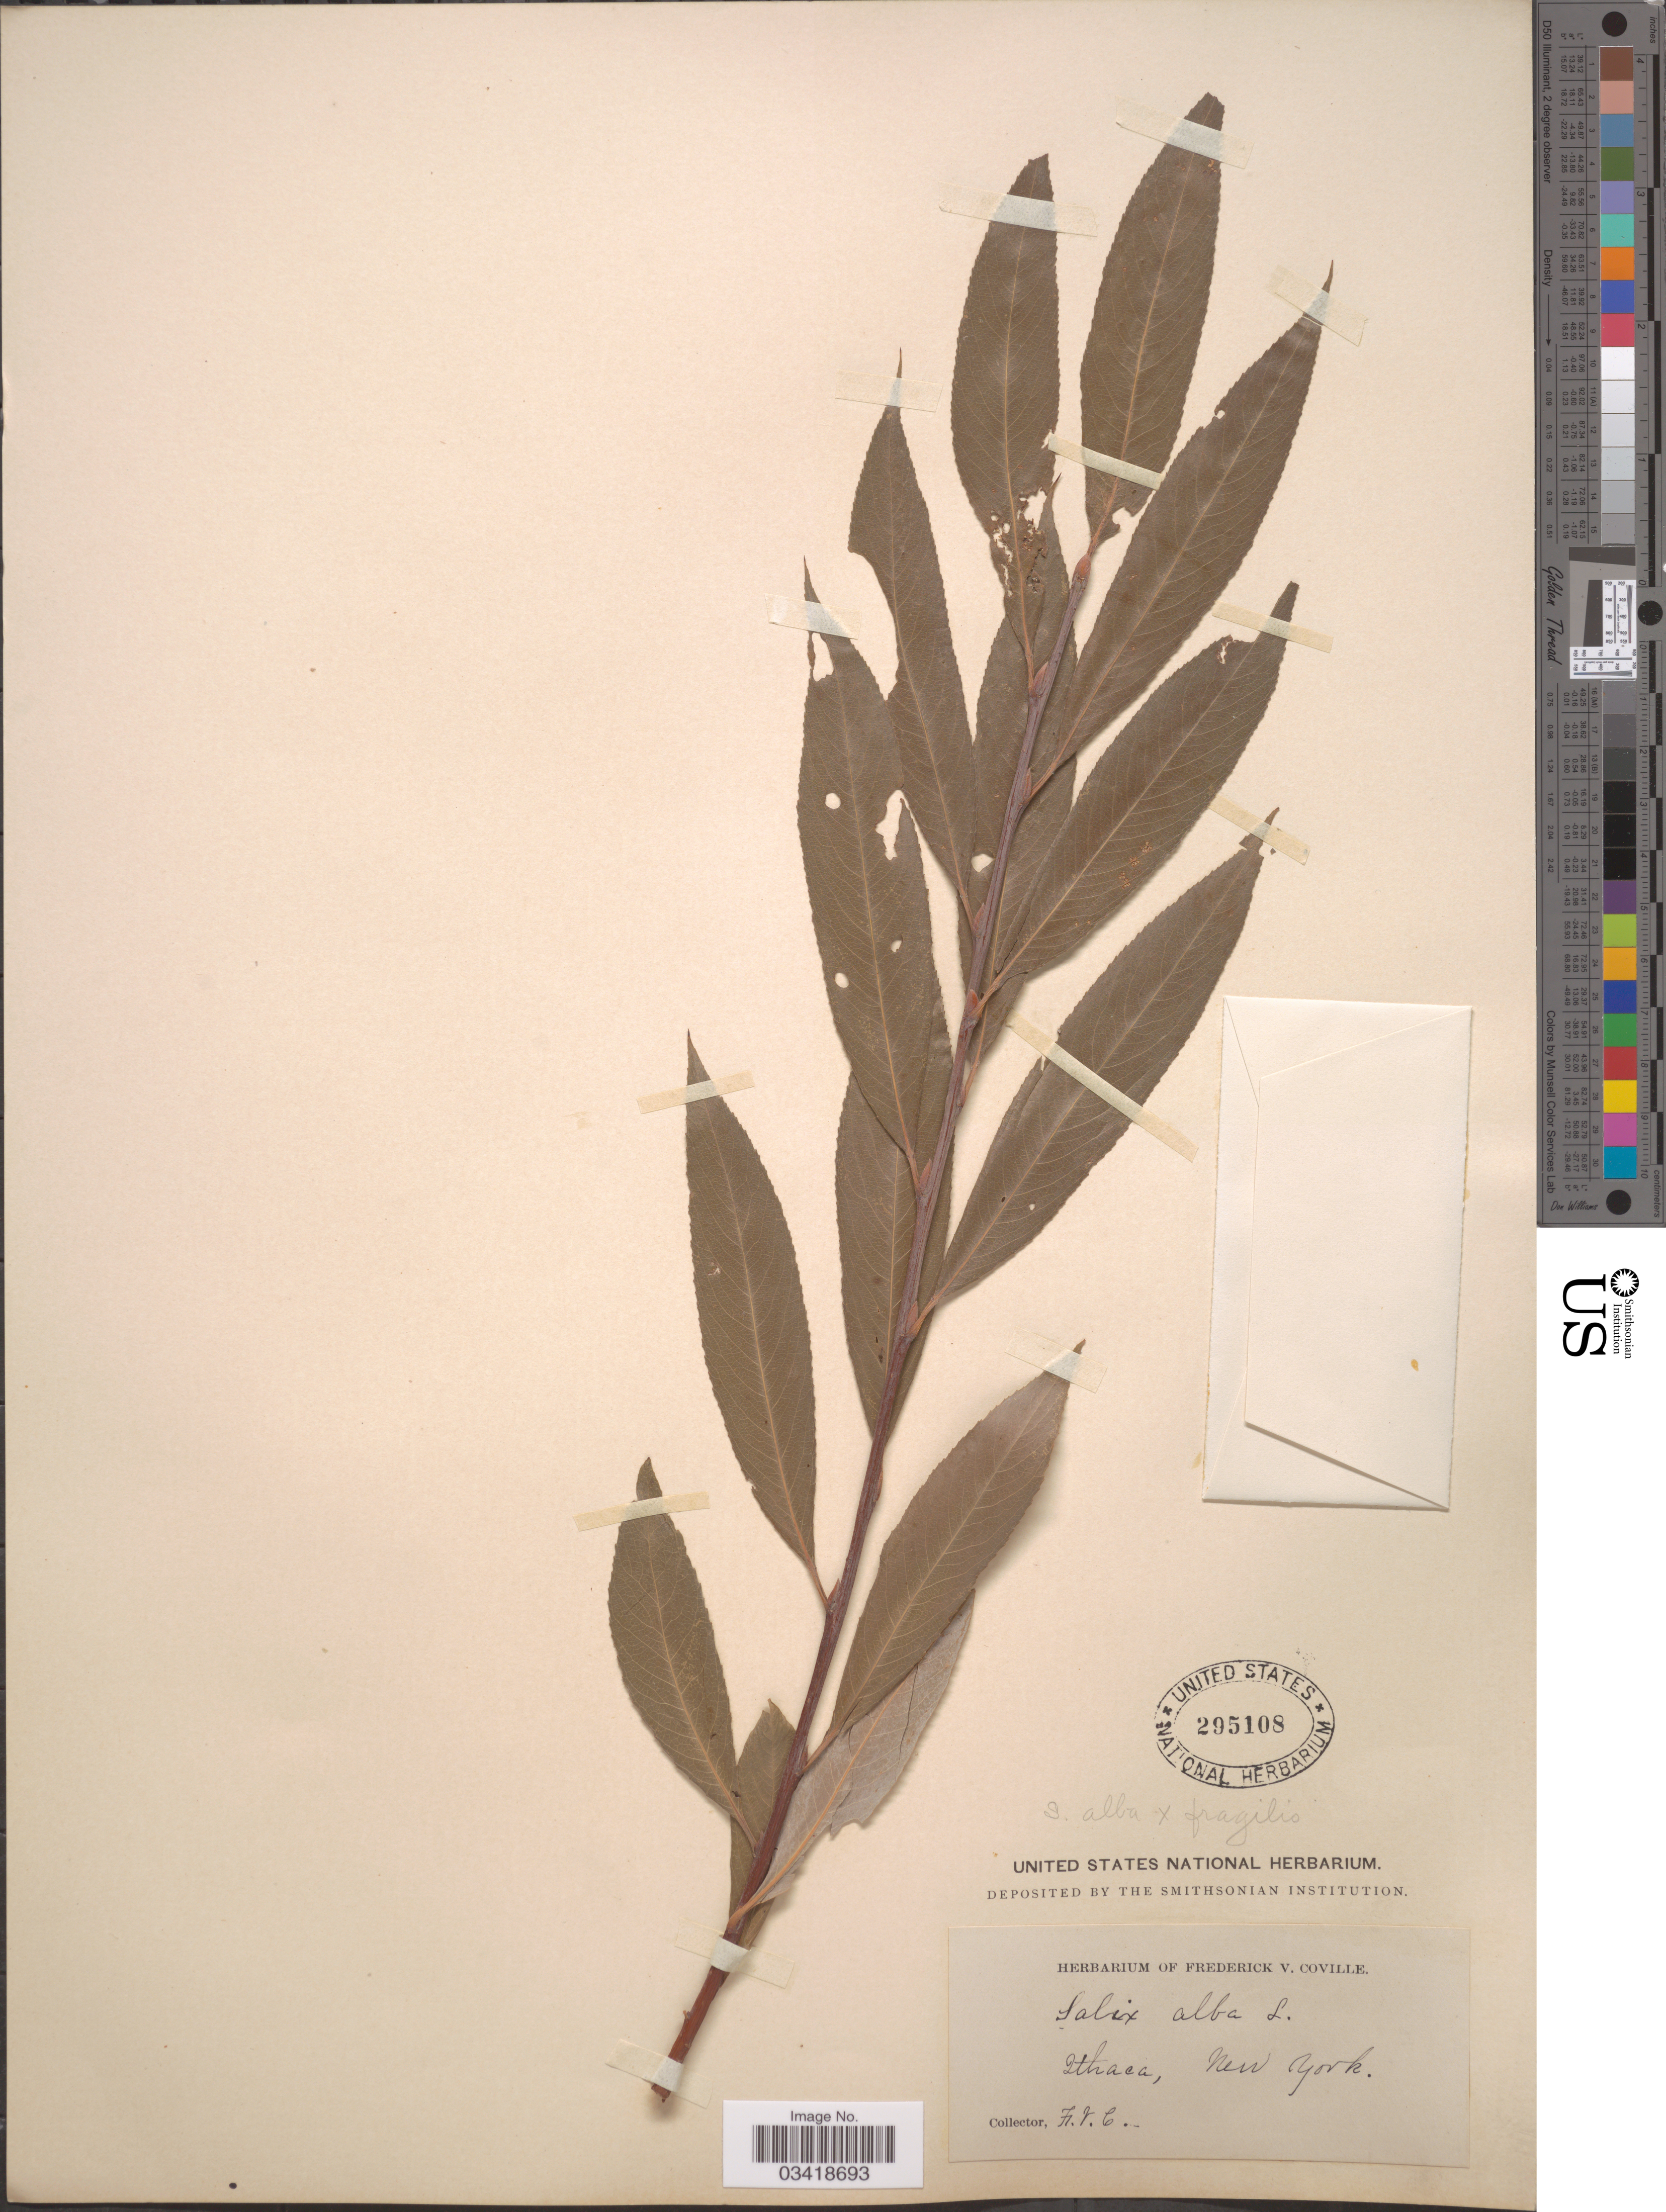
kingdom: Plantae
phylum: Tracheophyta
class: Magnoliopsida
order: Malpighiales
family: Salicaceae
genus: Salix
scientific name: Salix alba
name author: L.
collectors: F. V. Coville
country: United States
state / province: New York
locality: Ithaca.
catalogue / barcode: US 295108